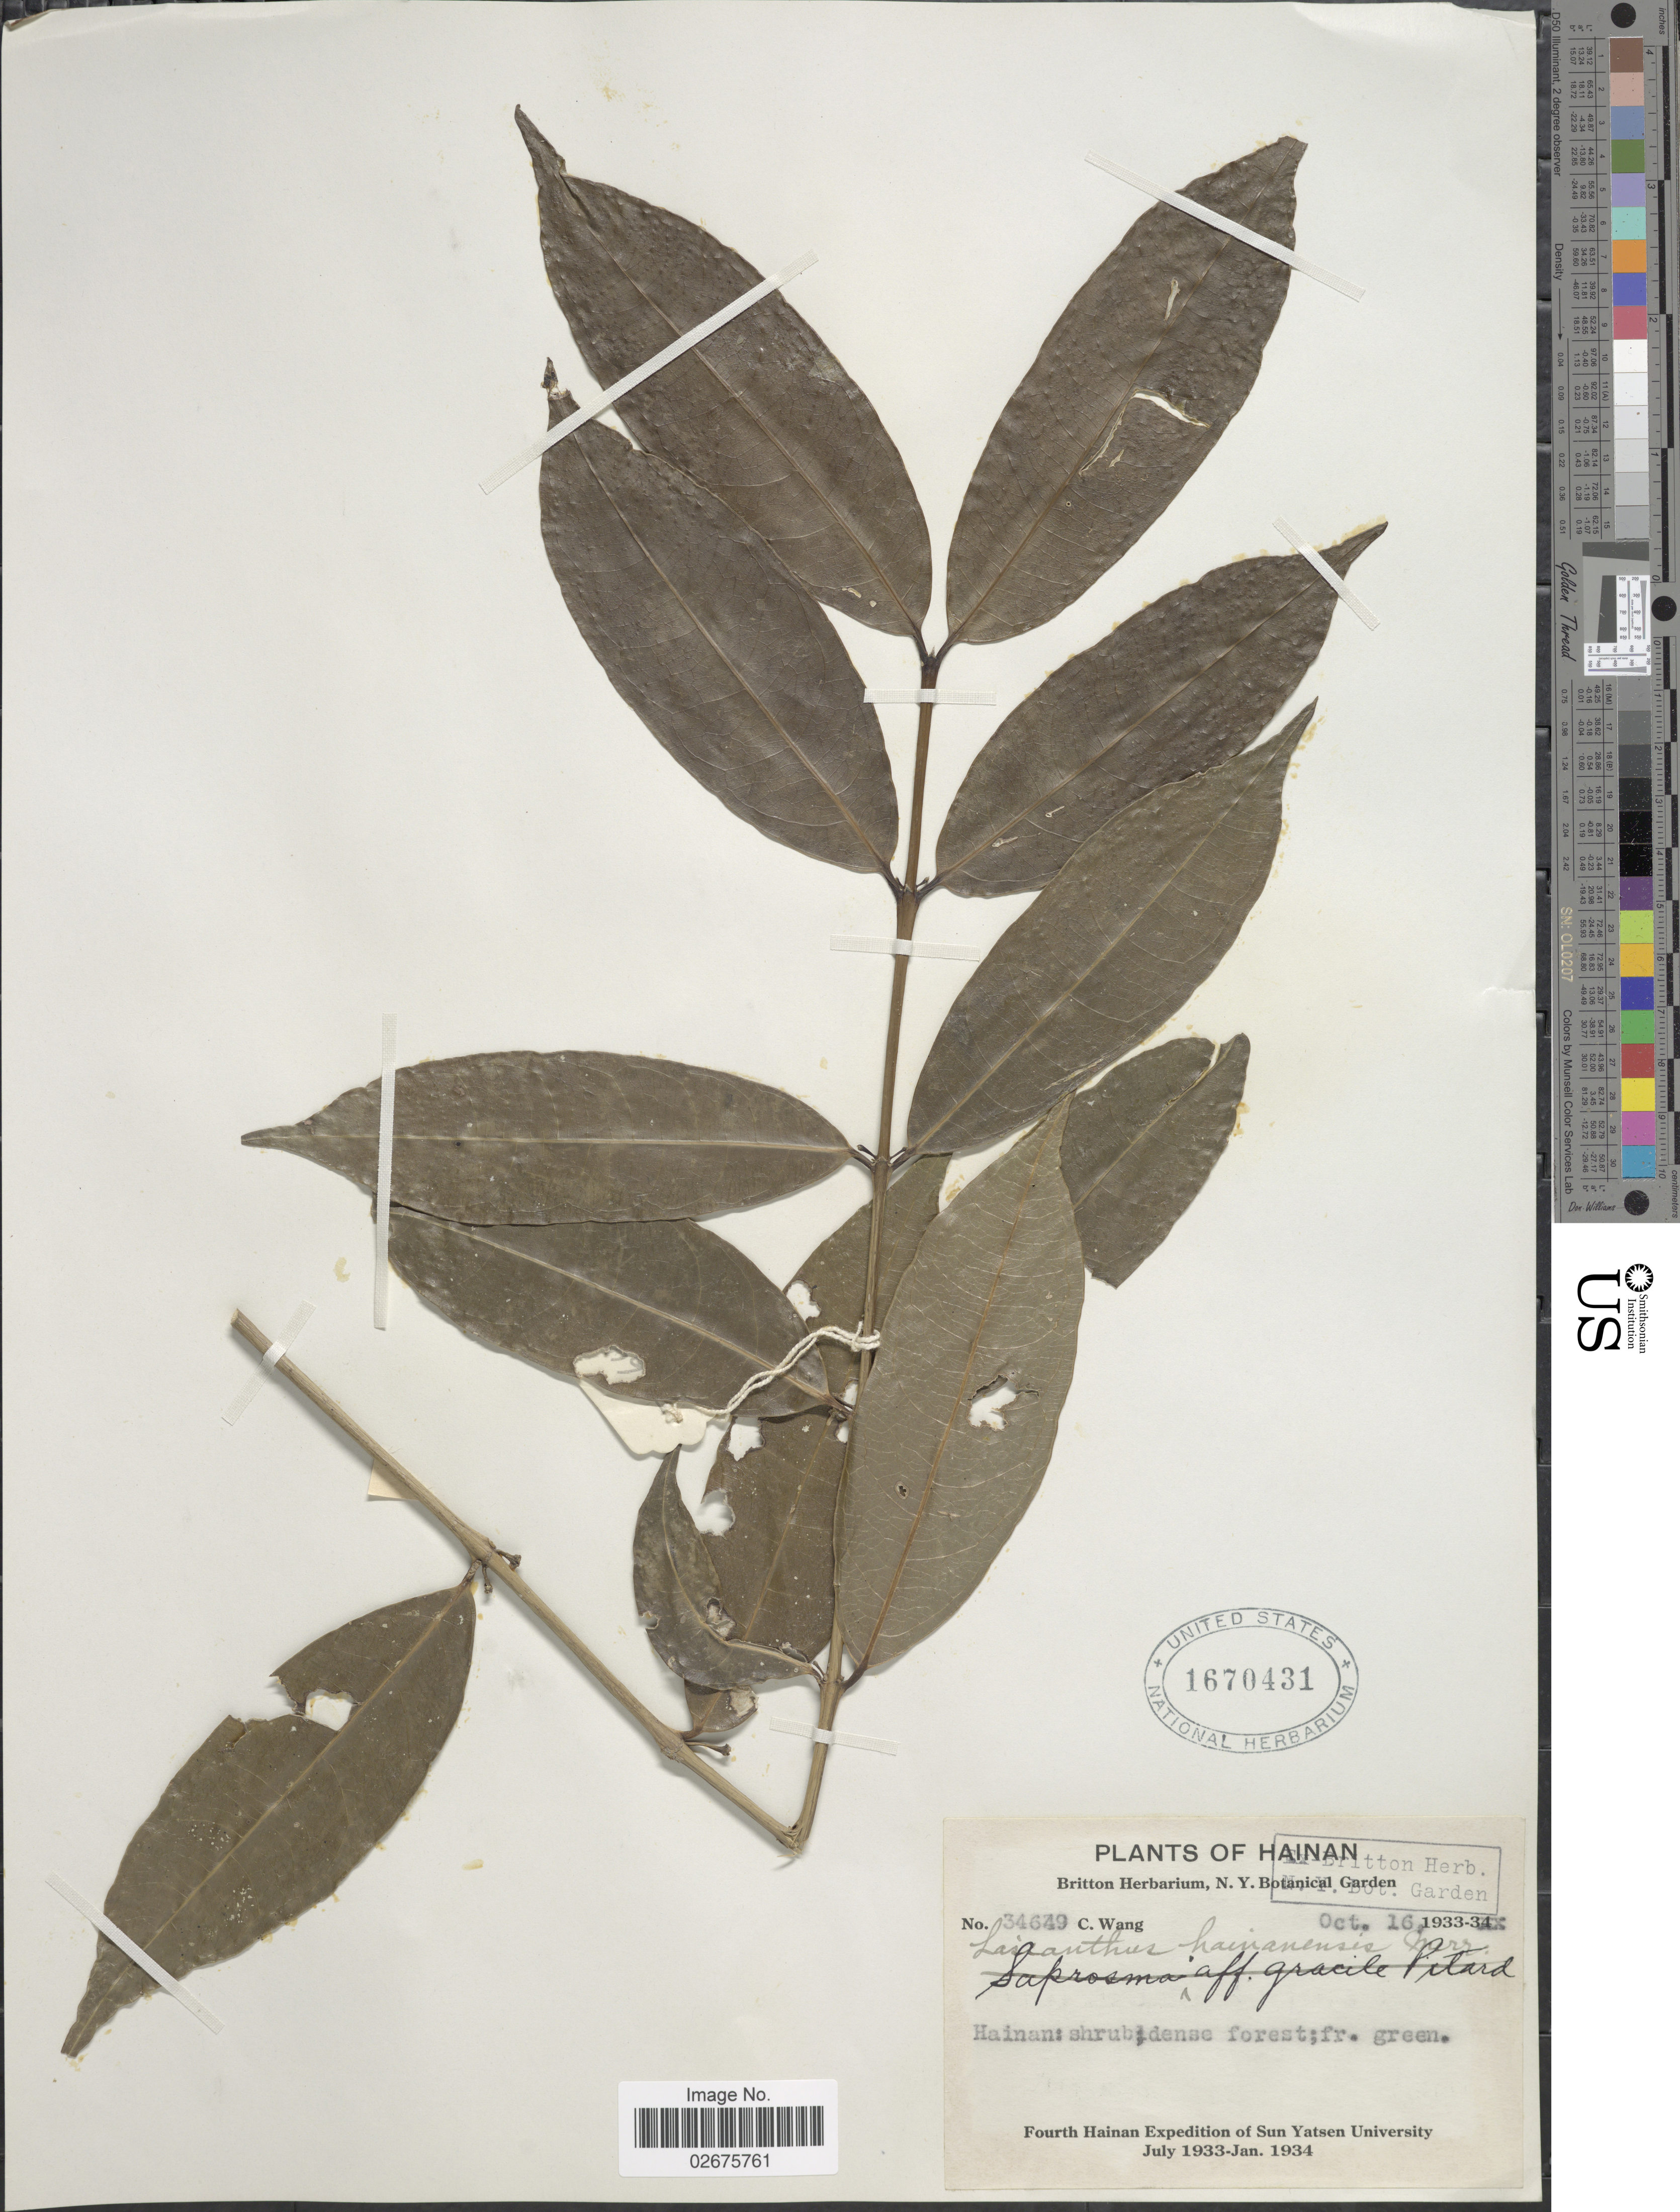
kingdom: Plantae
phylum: Tracheophyta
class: Magnoliopsida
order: Gentianales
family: Rubiaceae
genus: Lasianthus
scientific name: Lasianthus hainanensis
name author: Merr.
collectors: C. Wang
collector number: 34649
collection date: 1933-10-16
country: China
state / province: Hainan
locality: Hainan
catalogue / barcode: US 1670431